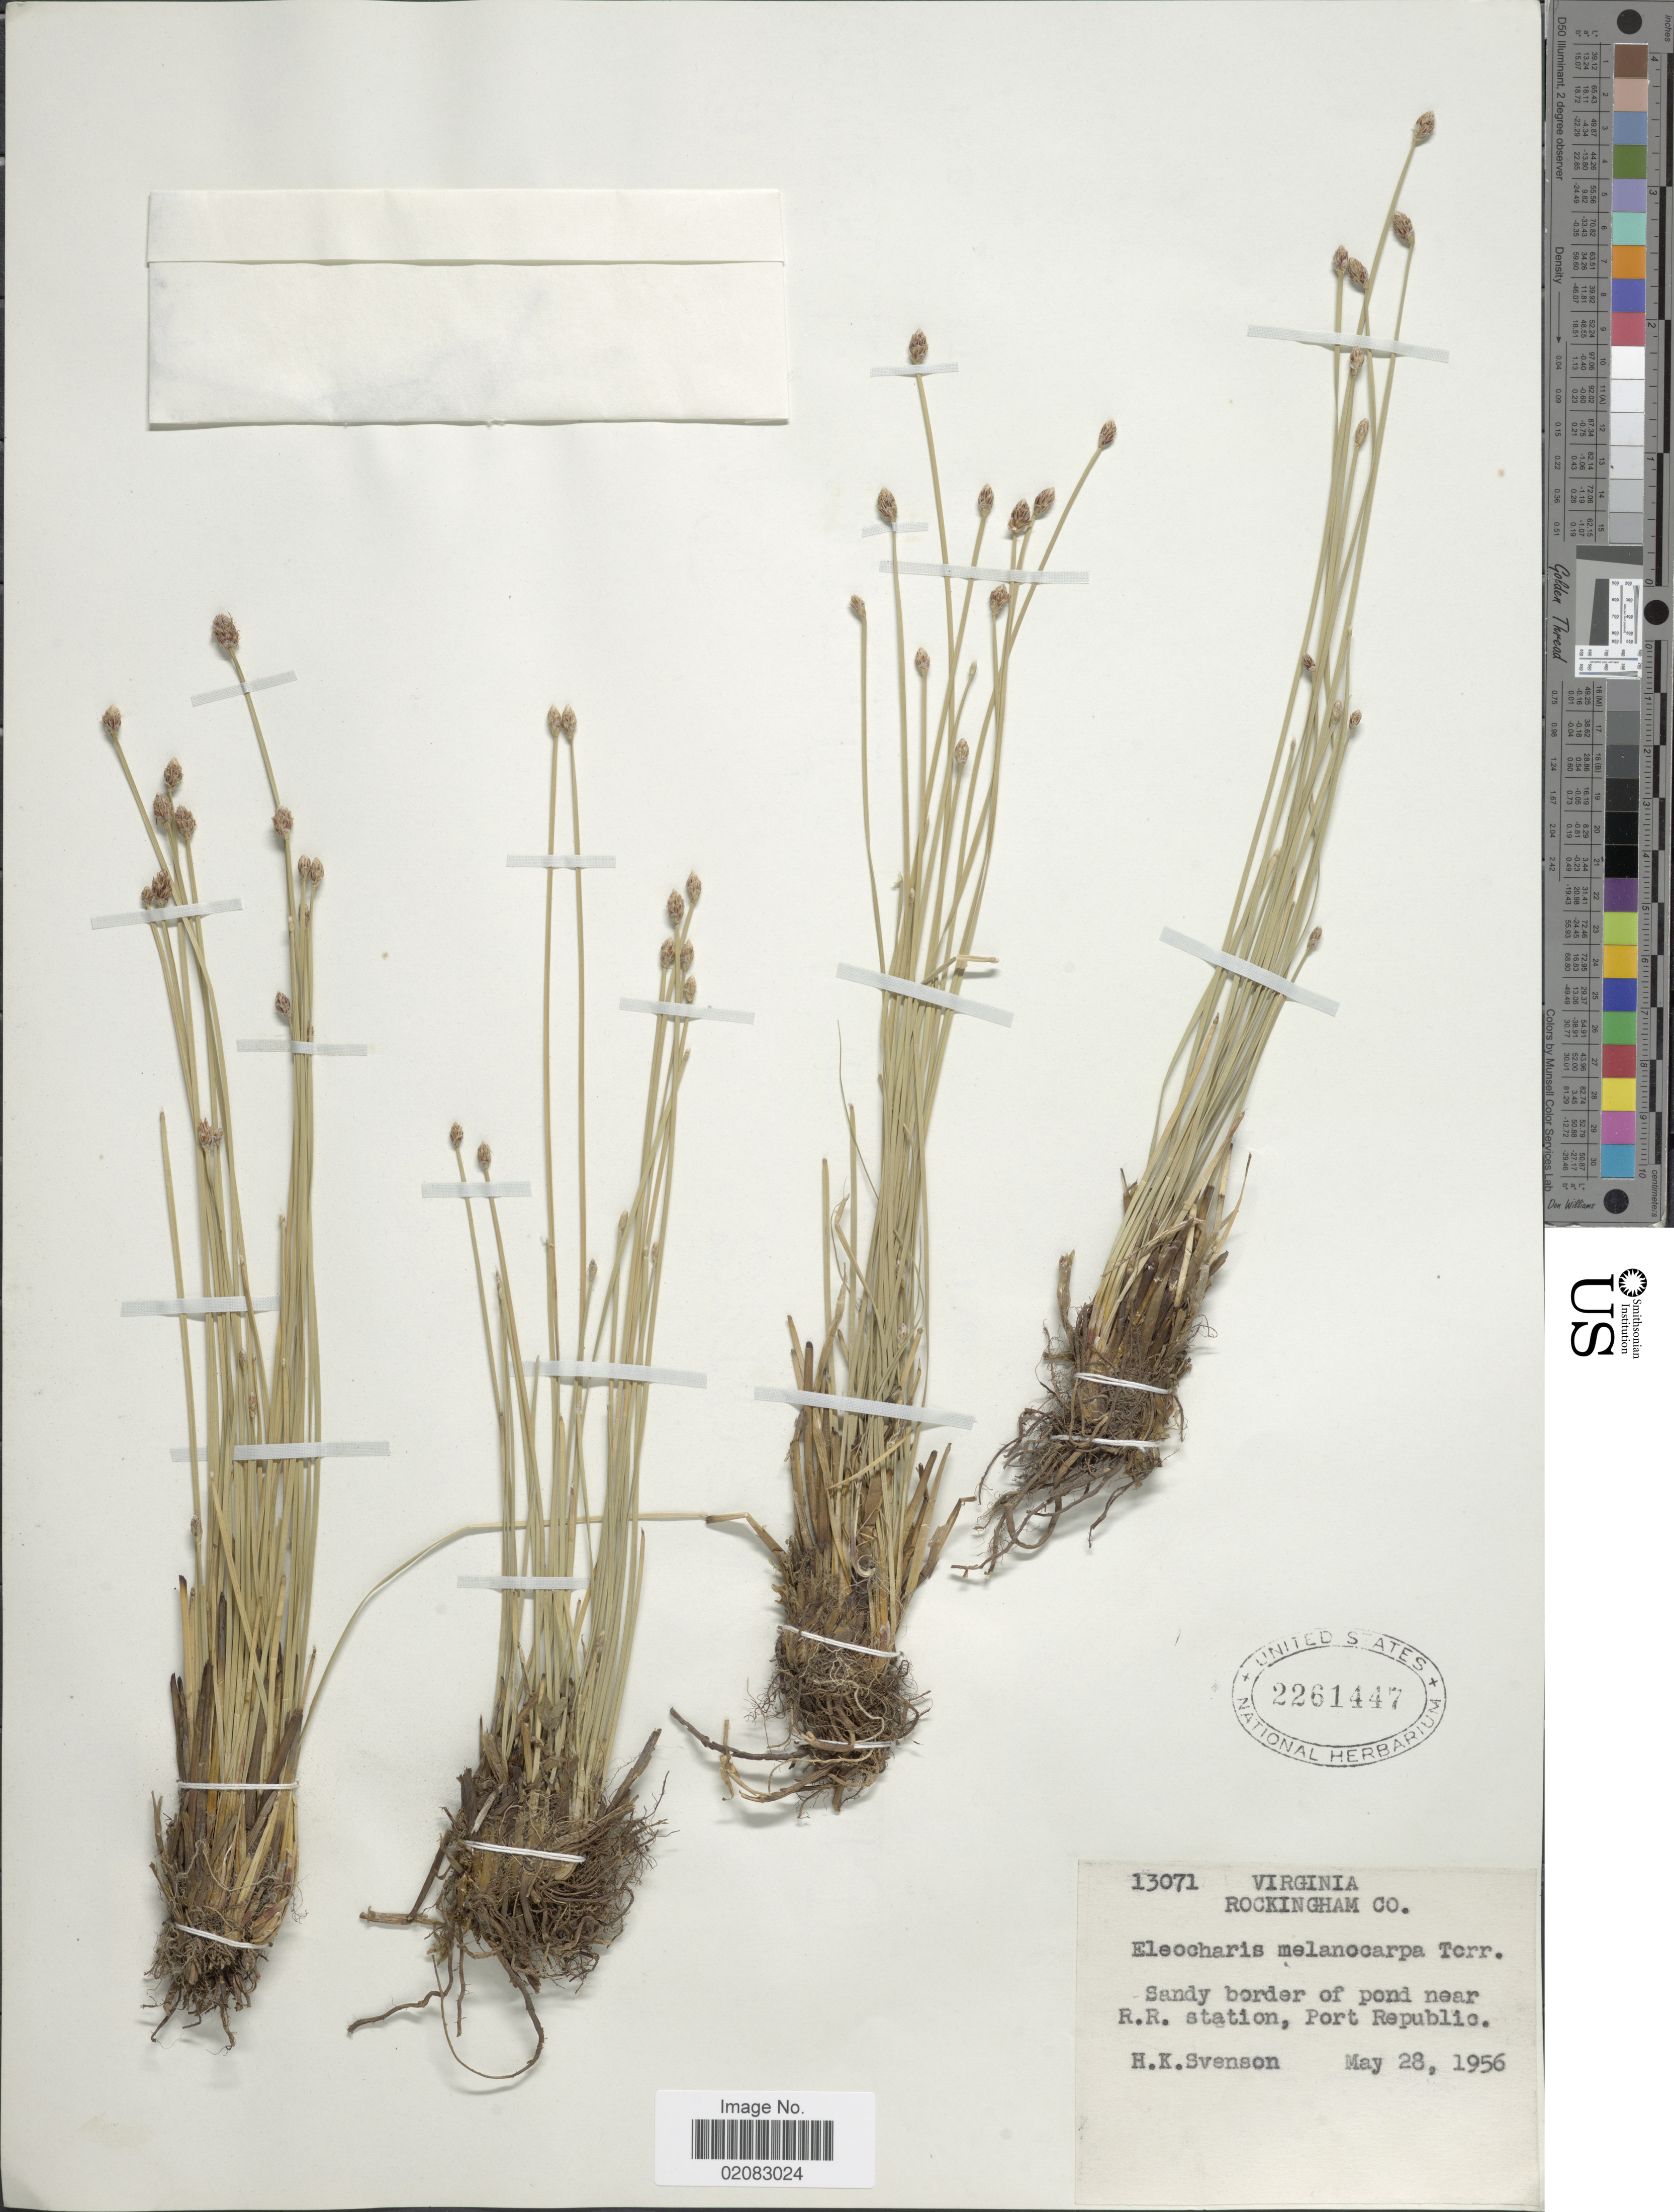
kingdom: Plantae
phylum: Tracheophyta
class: Liliopsida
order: Poales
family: Cyperaceae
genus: Eleocharis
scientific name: Eleocharis melanocarpa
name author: Torr.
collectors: H. K. Svenson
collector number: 13071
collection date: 1956-05-28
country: United States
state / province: Virginia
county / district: Rockingham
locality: Sandy border of pond near R.R. station, Port Republic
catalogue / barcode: US 2261447